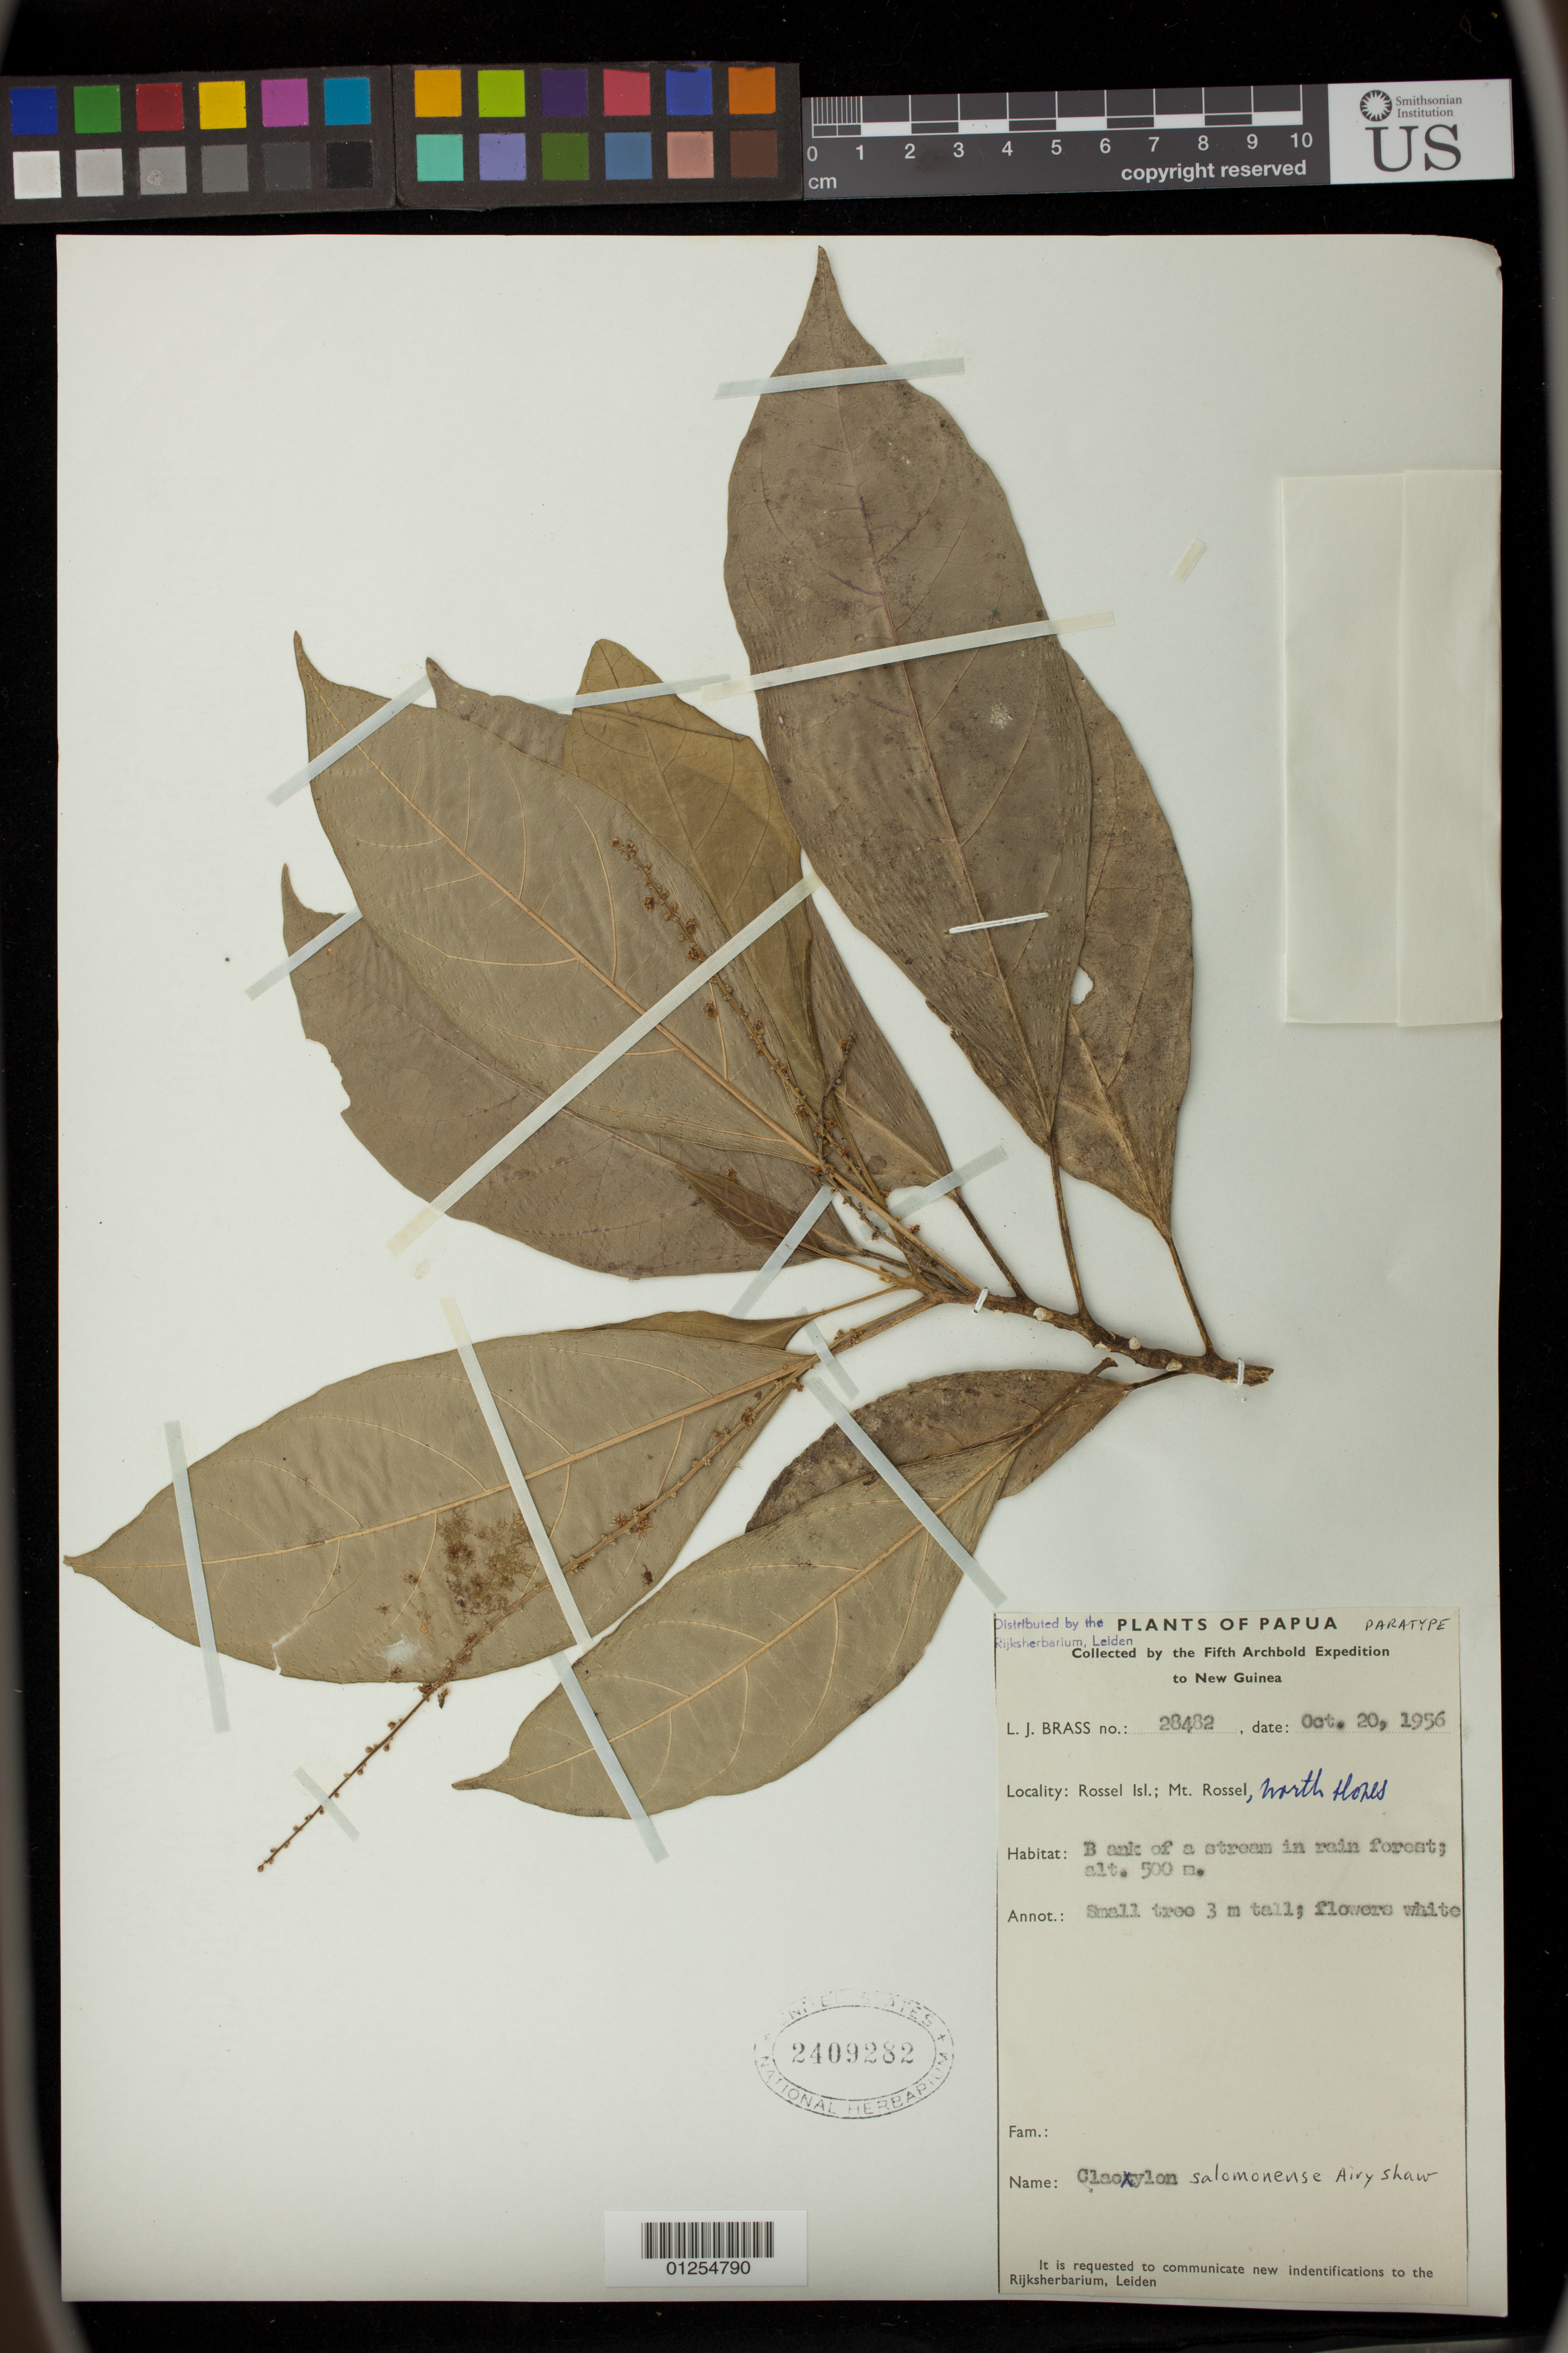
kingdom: Plantae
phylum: Tracheophyta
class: Magnoliopsida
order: Malpighiales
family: Euphorbiaceae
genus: Claoxylon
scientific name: Claoxylon salomonense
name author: Airy Shaw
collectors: L. J. Brass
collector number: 28482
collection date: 1956-10-20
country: Papua New Guinea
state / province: Milne Bay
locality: Rossel Isl.; Mr. Rossel, north slopes,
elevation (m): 500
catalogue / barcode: US 2409282